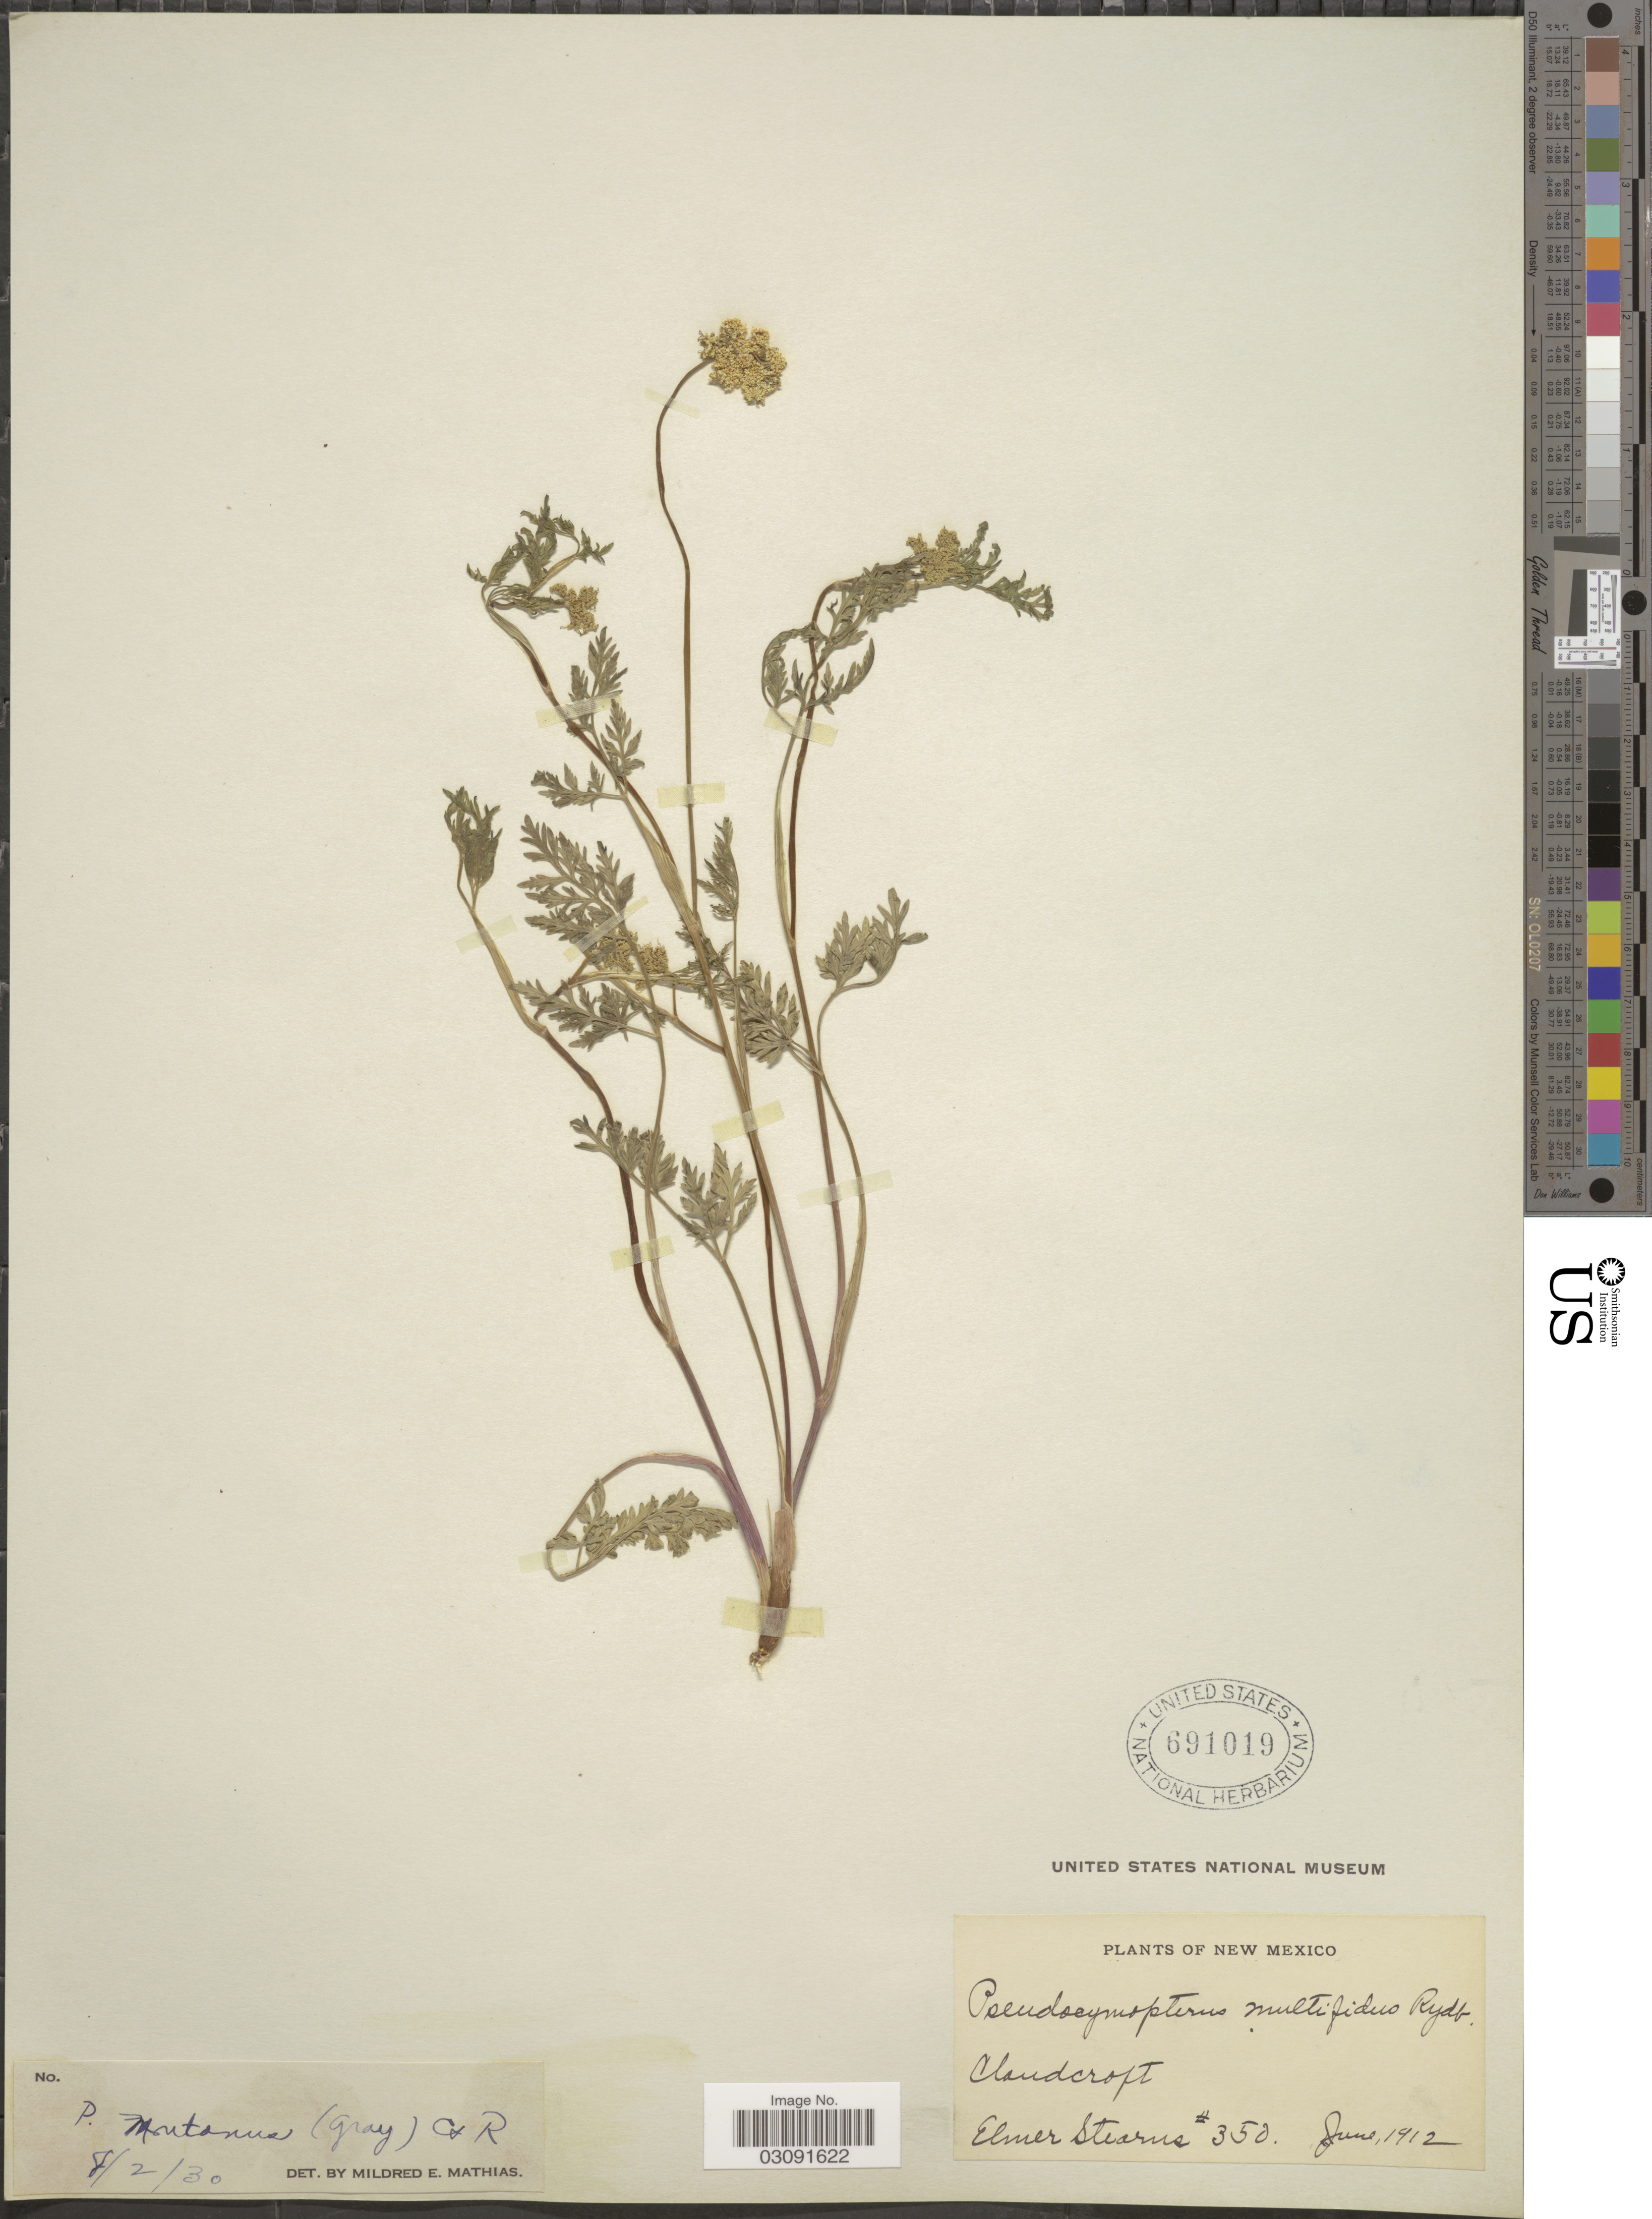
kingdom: Plantae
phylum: Tracheophyta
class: Magnoliopsida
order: Apiales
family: Apiaceae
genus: Pseudocymopterus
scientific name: Pseudocymopterus montanus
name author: (A. Gray) J.M. Coult. & Rose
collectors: E. Stearns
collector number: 350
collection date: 1912-06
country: United States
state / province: New Mexico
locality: Cloudcroft.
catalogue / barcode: US 691019